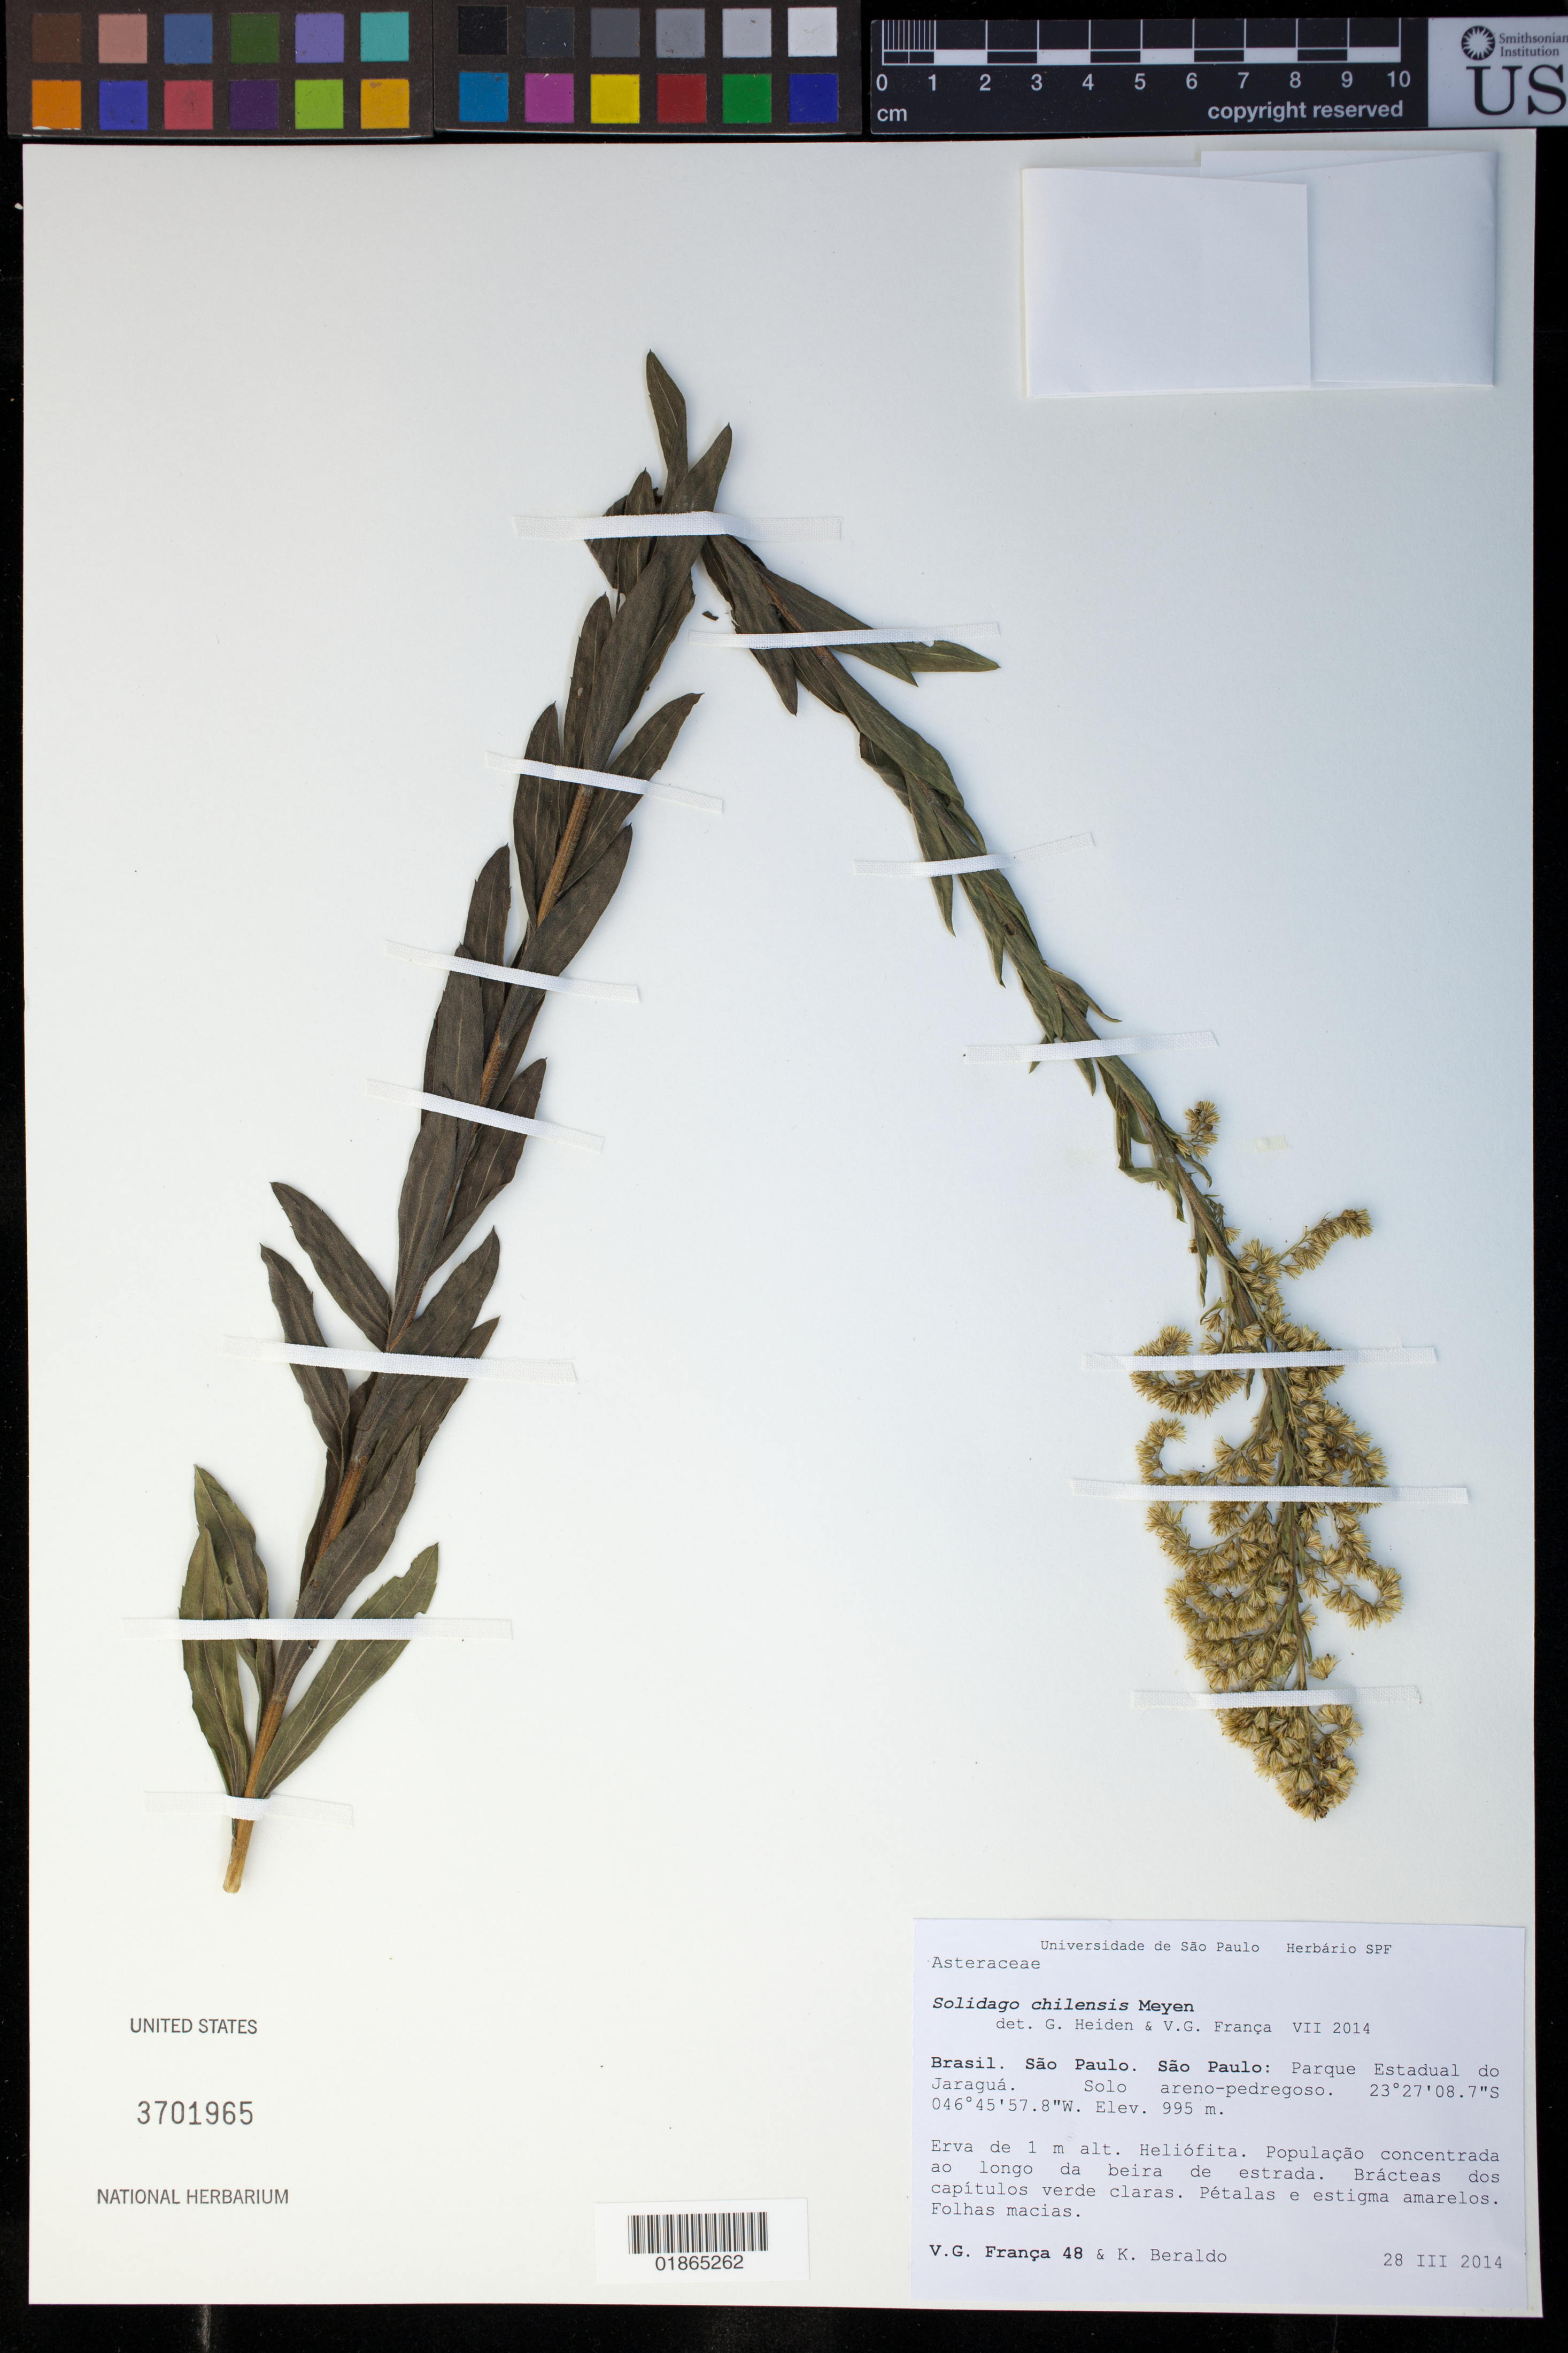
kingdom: Plantae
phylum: Tracheophyta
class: Magnoliopsida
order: Asterales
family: Asteraceae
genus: Solidago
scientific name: Solidago chilensis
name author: Meyen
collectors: V. França & K. Beraldo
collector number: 48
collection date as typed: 28 III 2014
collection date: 2014-03-28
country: Brazil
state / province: São Paulo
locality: São Paulo: Parque Estadual do Jaraguá.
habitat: Solo areno-pedregoso.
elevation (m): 995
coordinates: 23 27 08.7 S, 046 45 57.8 W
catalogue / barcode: US 3701965